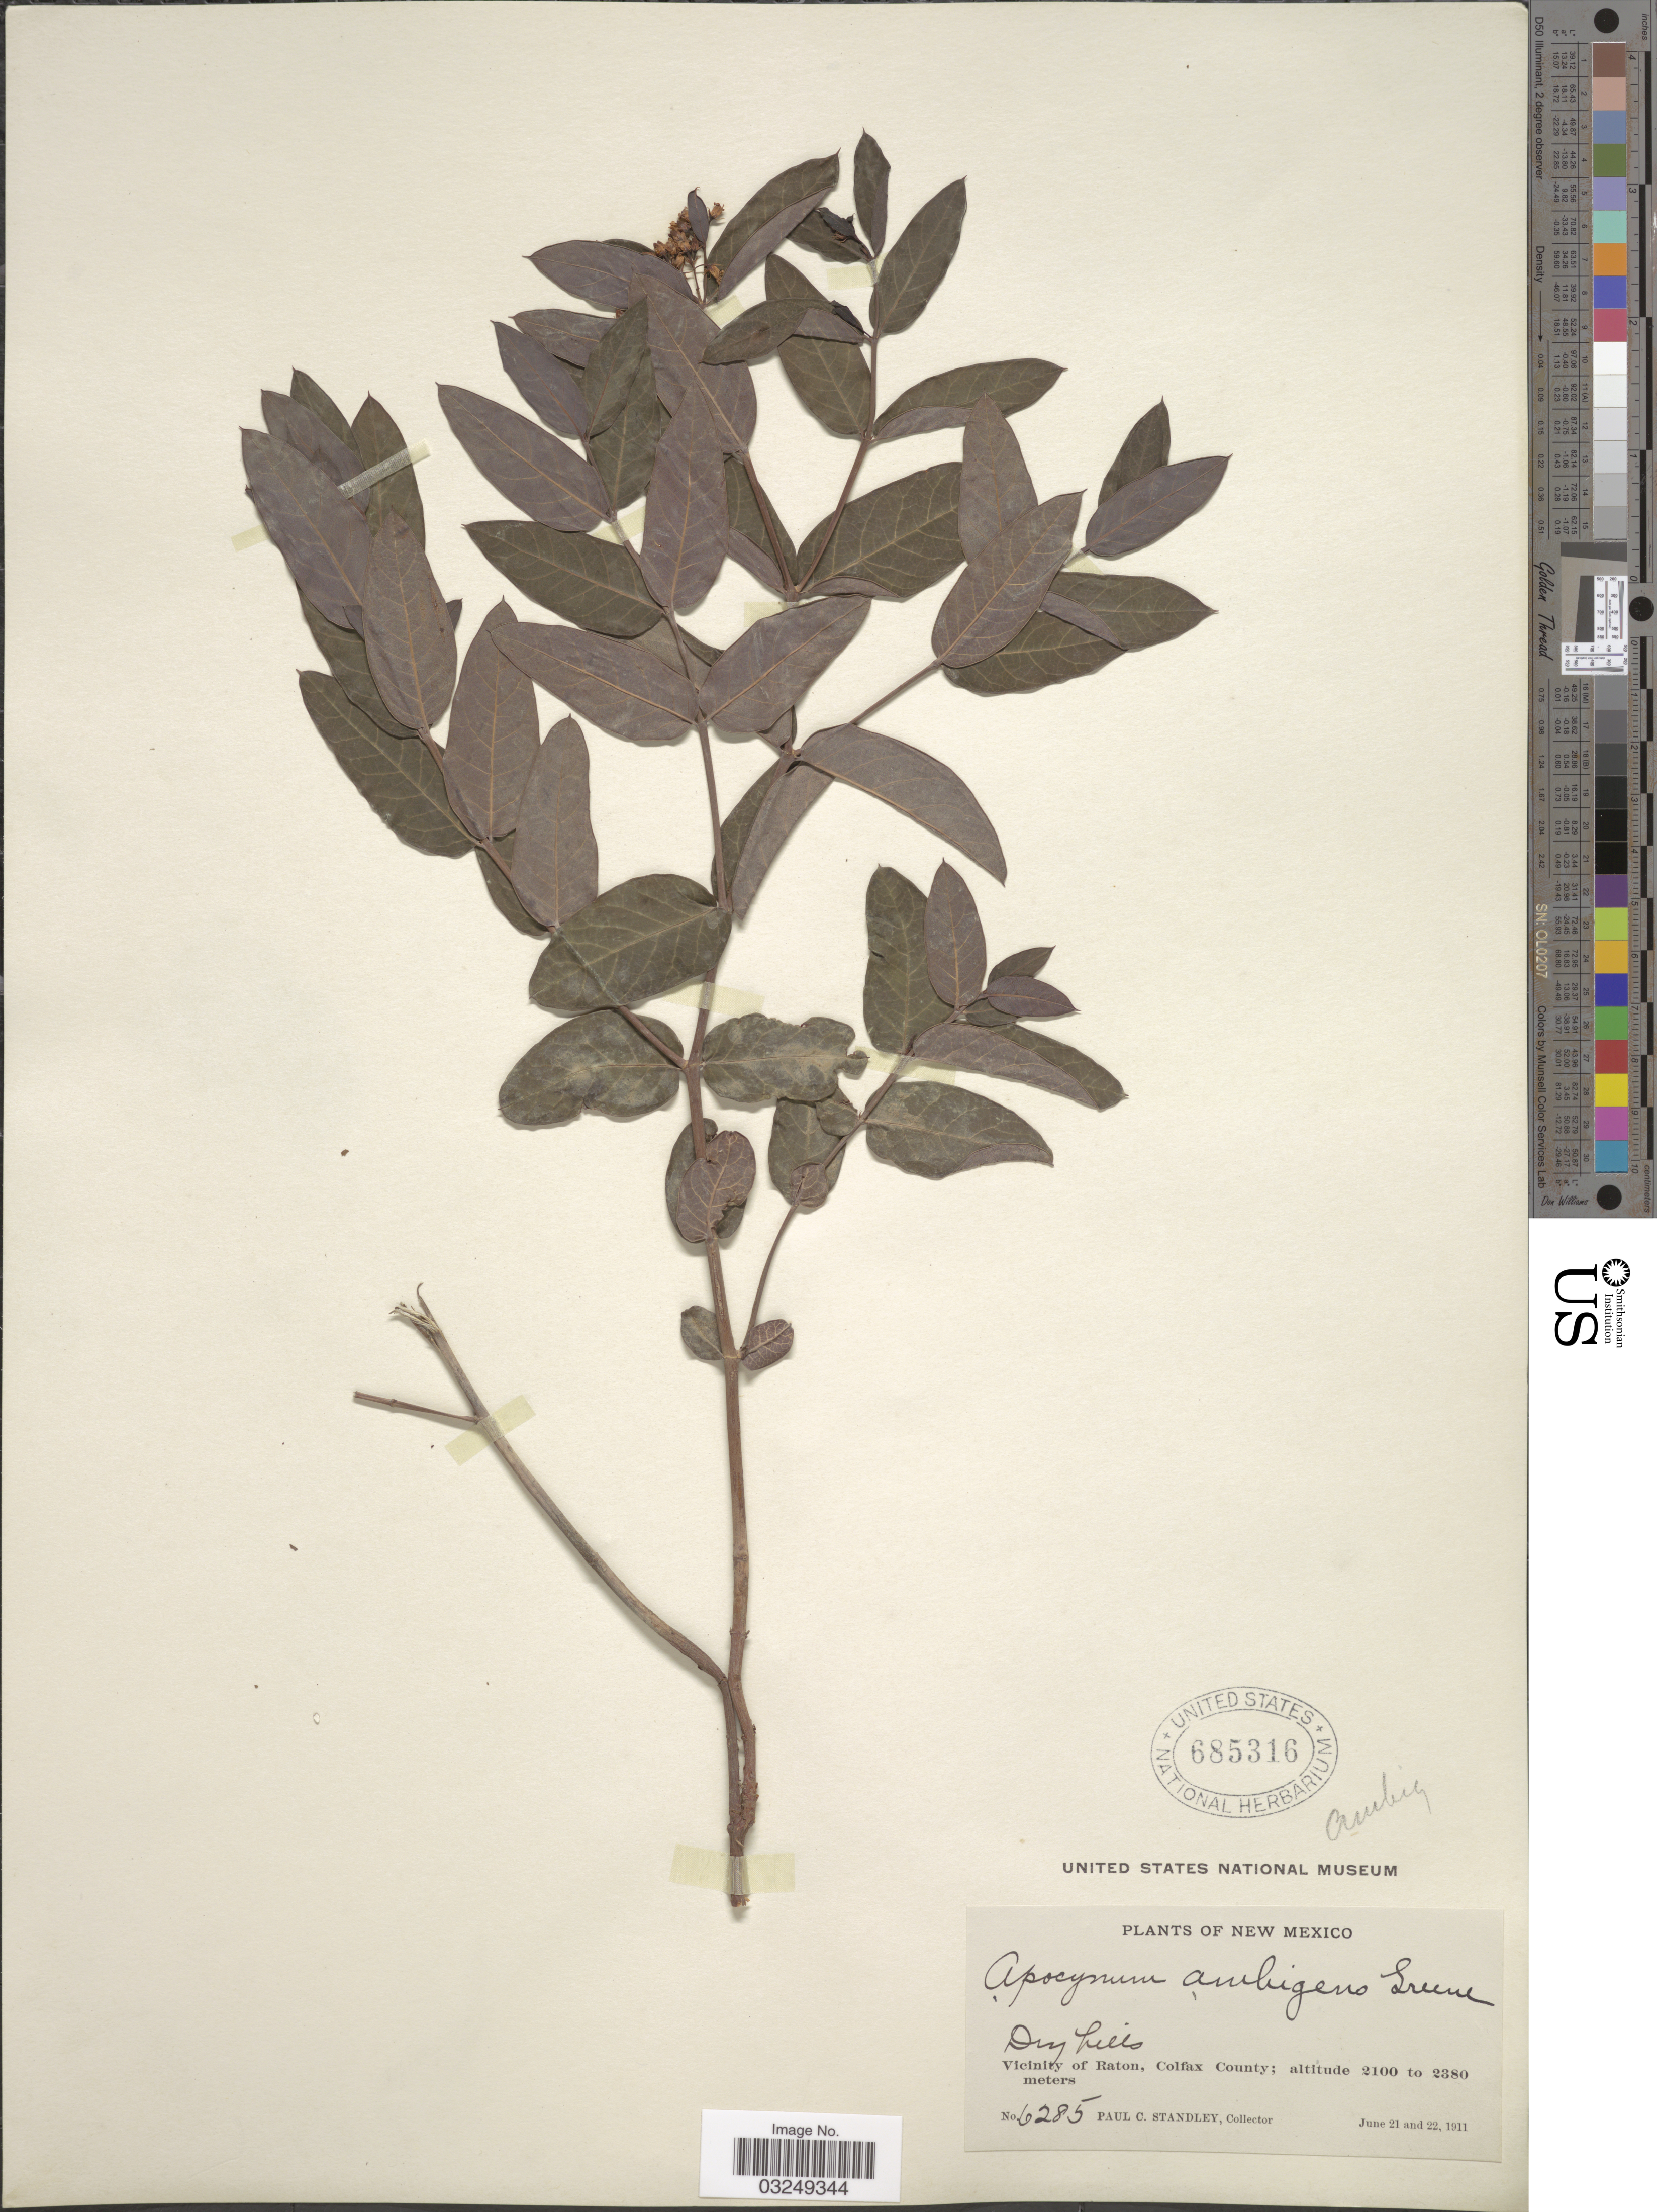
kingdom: Plantae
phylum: Tracheophyta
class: Magnoliopsida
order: Gentianales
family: Apocynaceae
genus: Apocynum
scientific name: Apocynum ambigens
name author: S.W. Greene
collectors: P. C. Standley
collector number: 6285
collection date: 1911-06-21/1911-06-22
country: United States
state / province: New Mexico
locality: Vicinity of Raton, Colfax County.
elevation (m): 2100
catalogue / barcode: US 685316